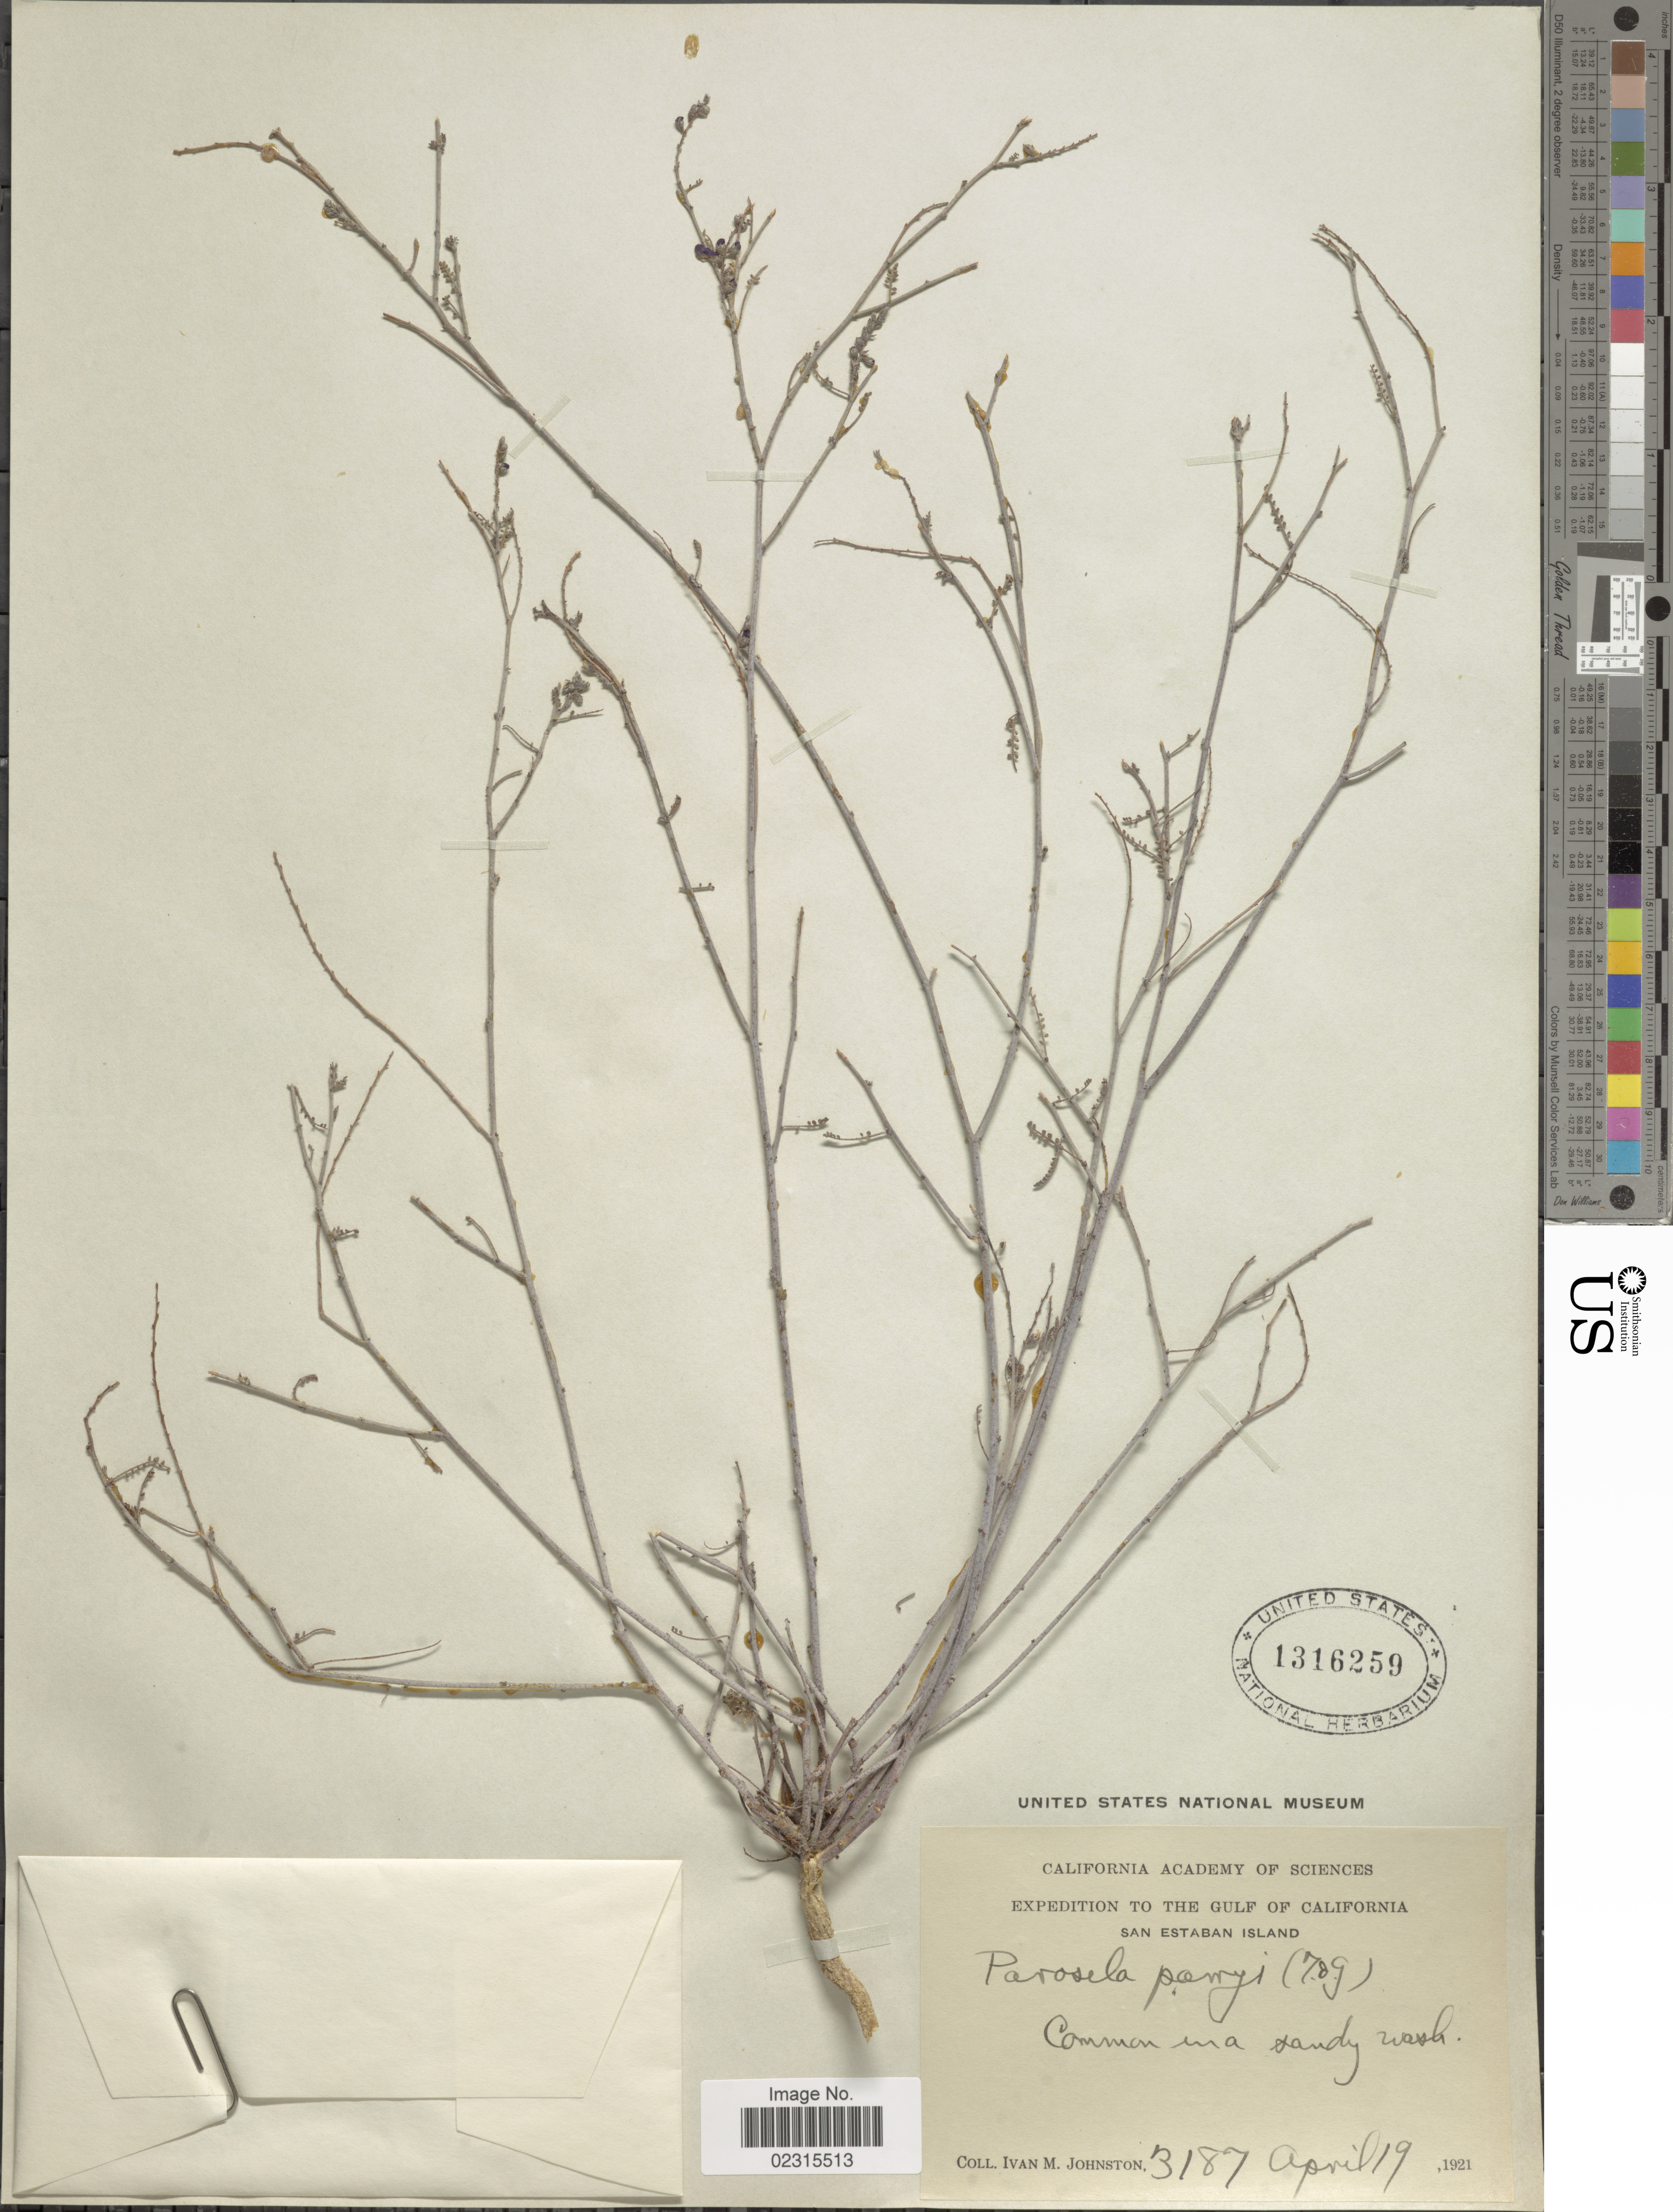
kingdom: Plantae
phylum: Tracheophyta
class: Magnoliopsida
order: Fabales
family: Fabaceae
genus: Marina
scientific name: Marina parryi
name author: (Torr. & A. Gray) Barneby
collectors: I.M. Johnston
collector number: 3187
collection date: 1921-04-19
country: Mexico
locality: The Gulf of California, San Esteban Island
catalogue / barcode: US 1316259